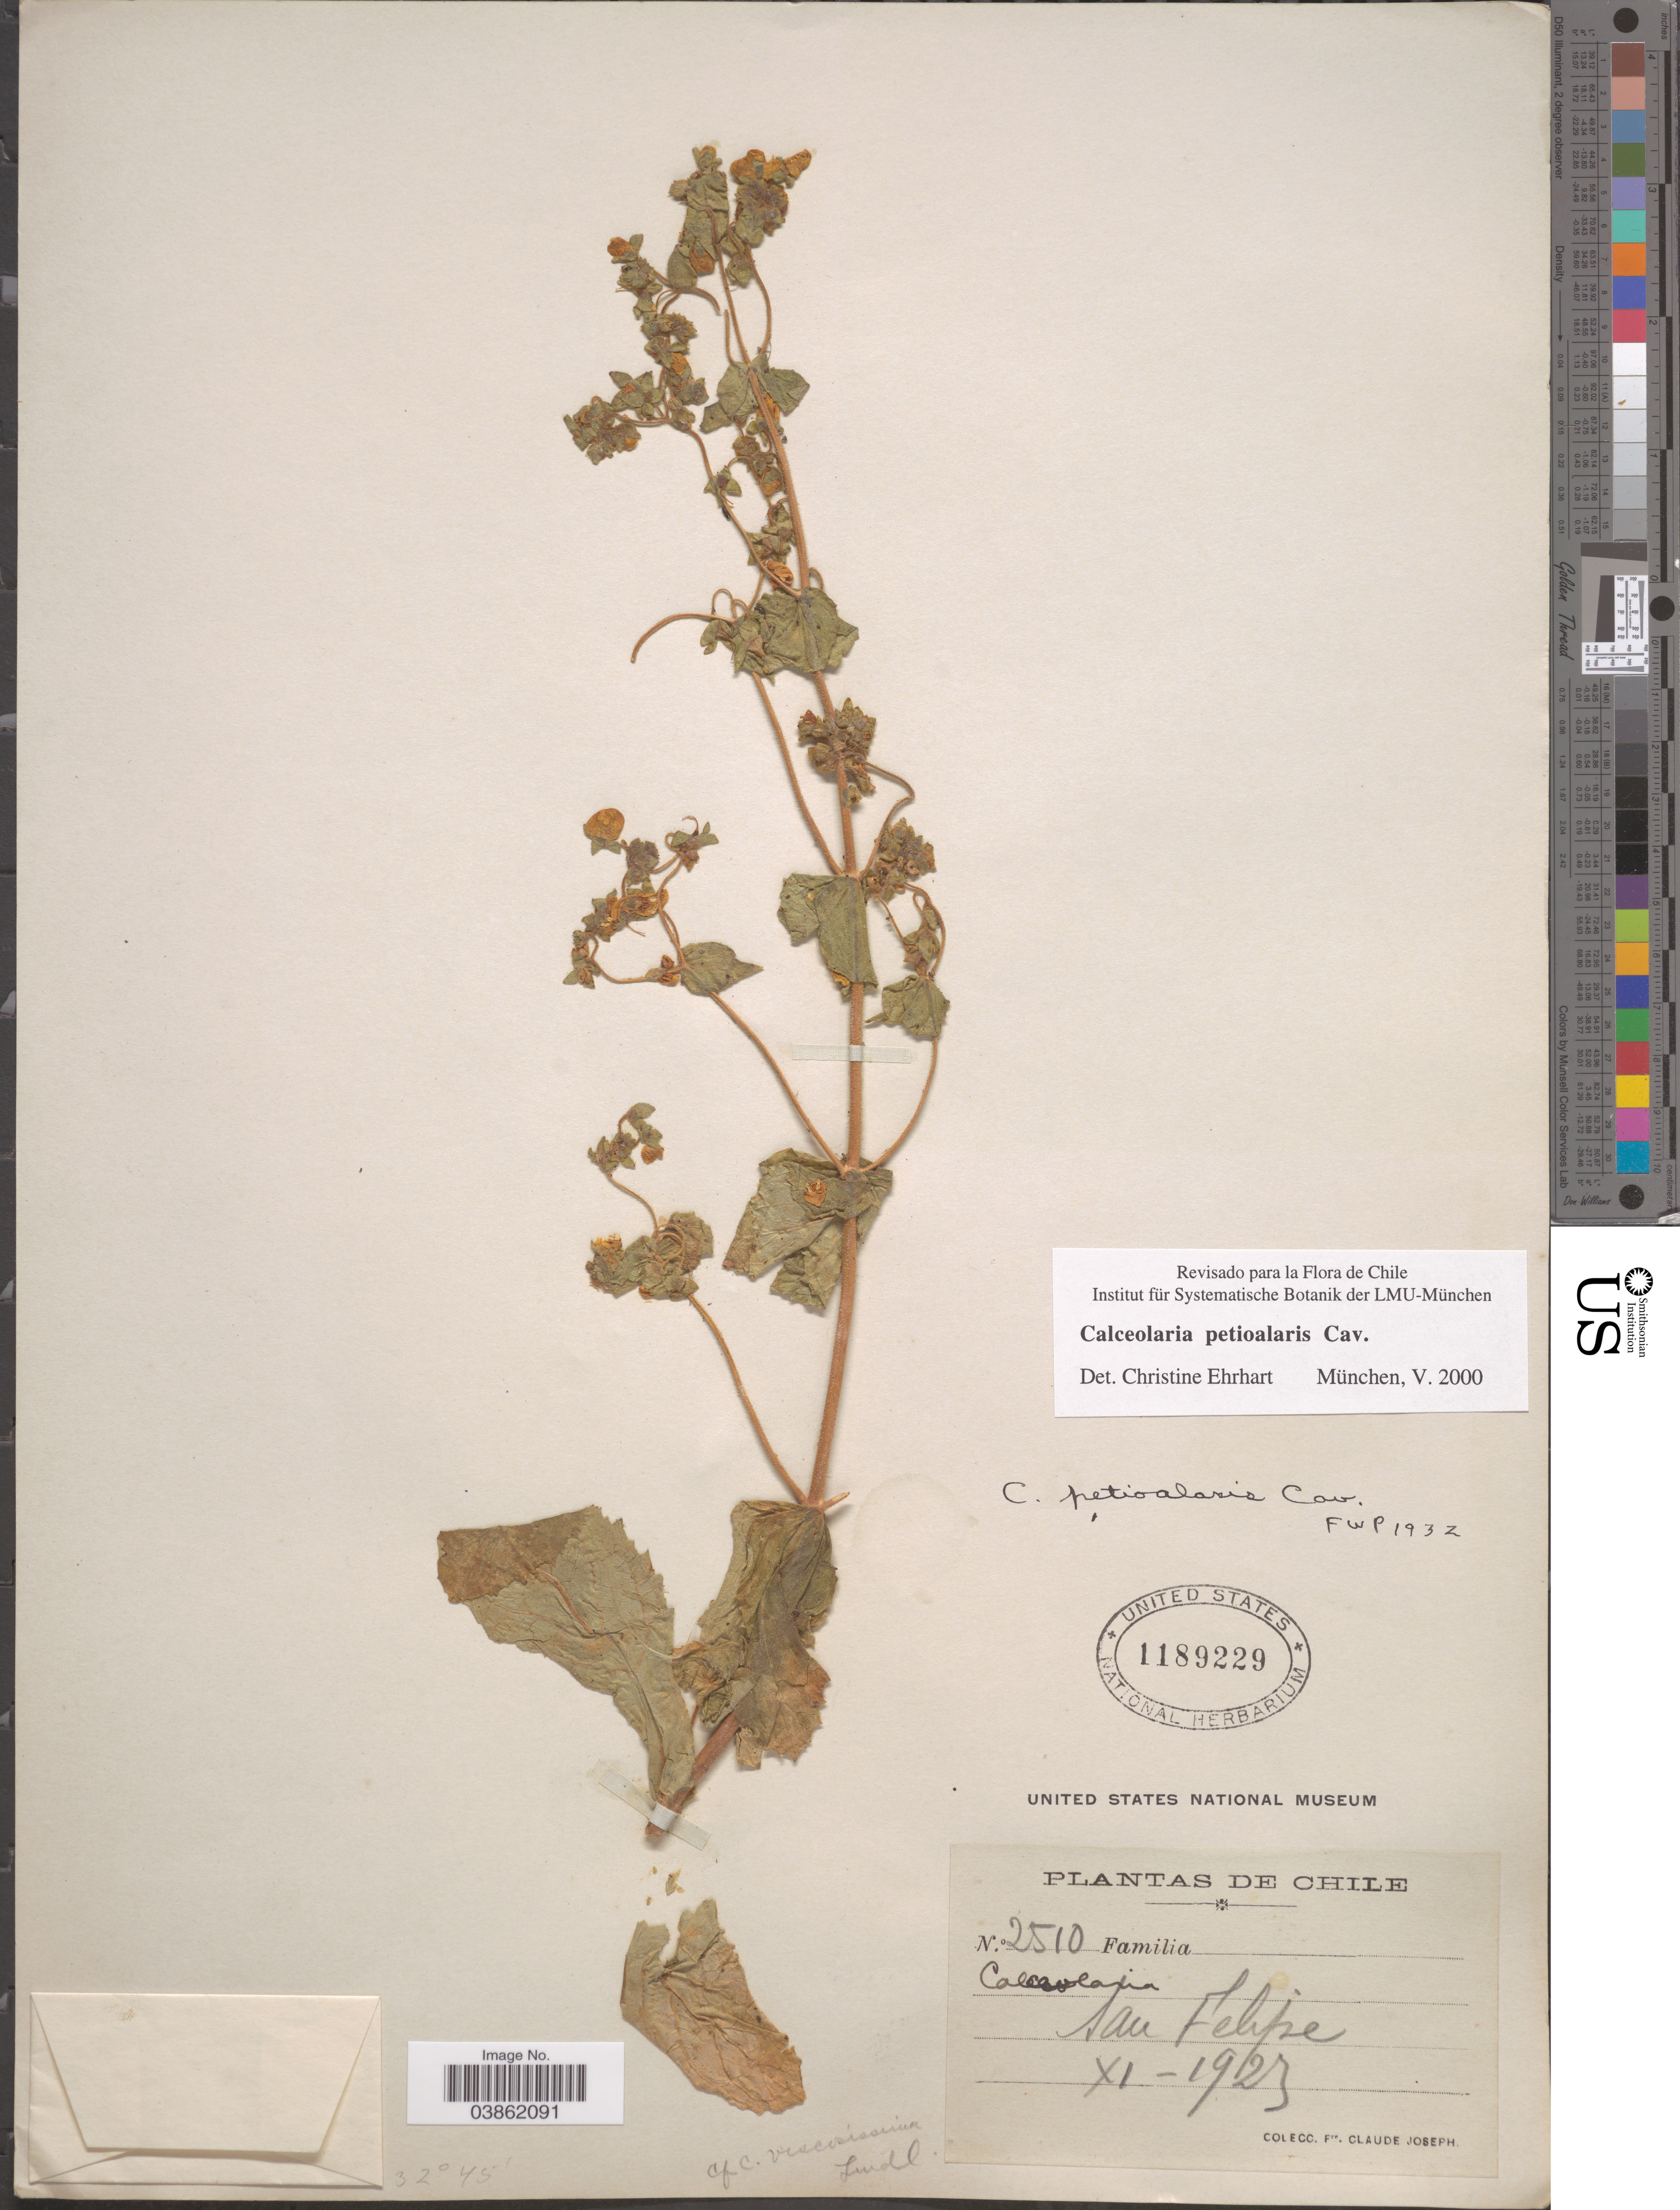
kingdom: Plantae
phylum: Tracheophyta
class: Magnoliopsida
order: Lamiales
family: Calceolariaceae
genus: Calceolaria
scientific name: Calceolaria petiolaris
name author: Vahl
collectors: Bro. Claude-Joseph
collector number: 2510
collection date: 1923-11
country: Chile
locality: San Felipe.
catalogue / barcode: US 1189229